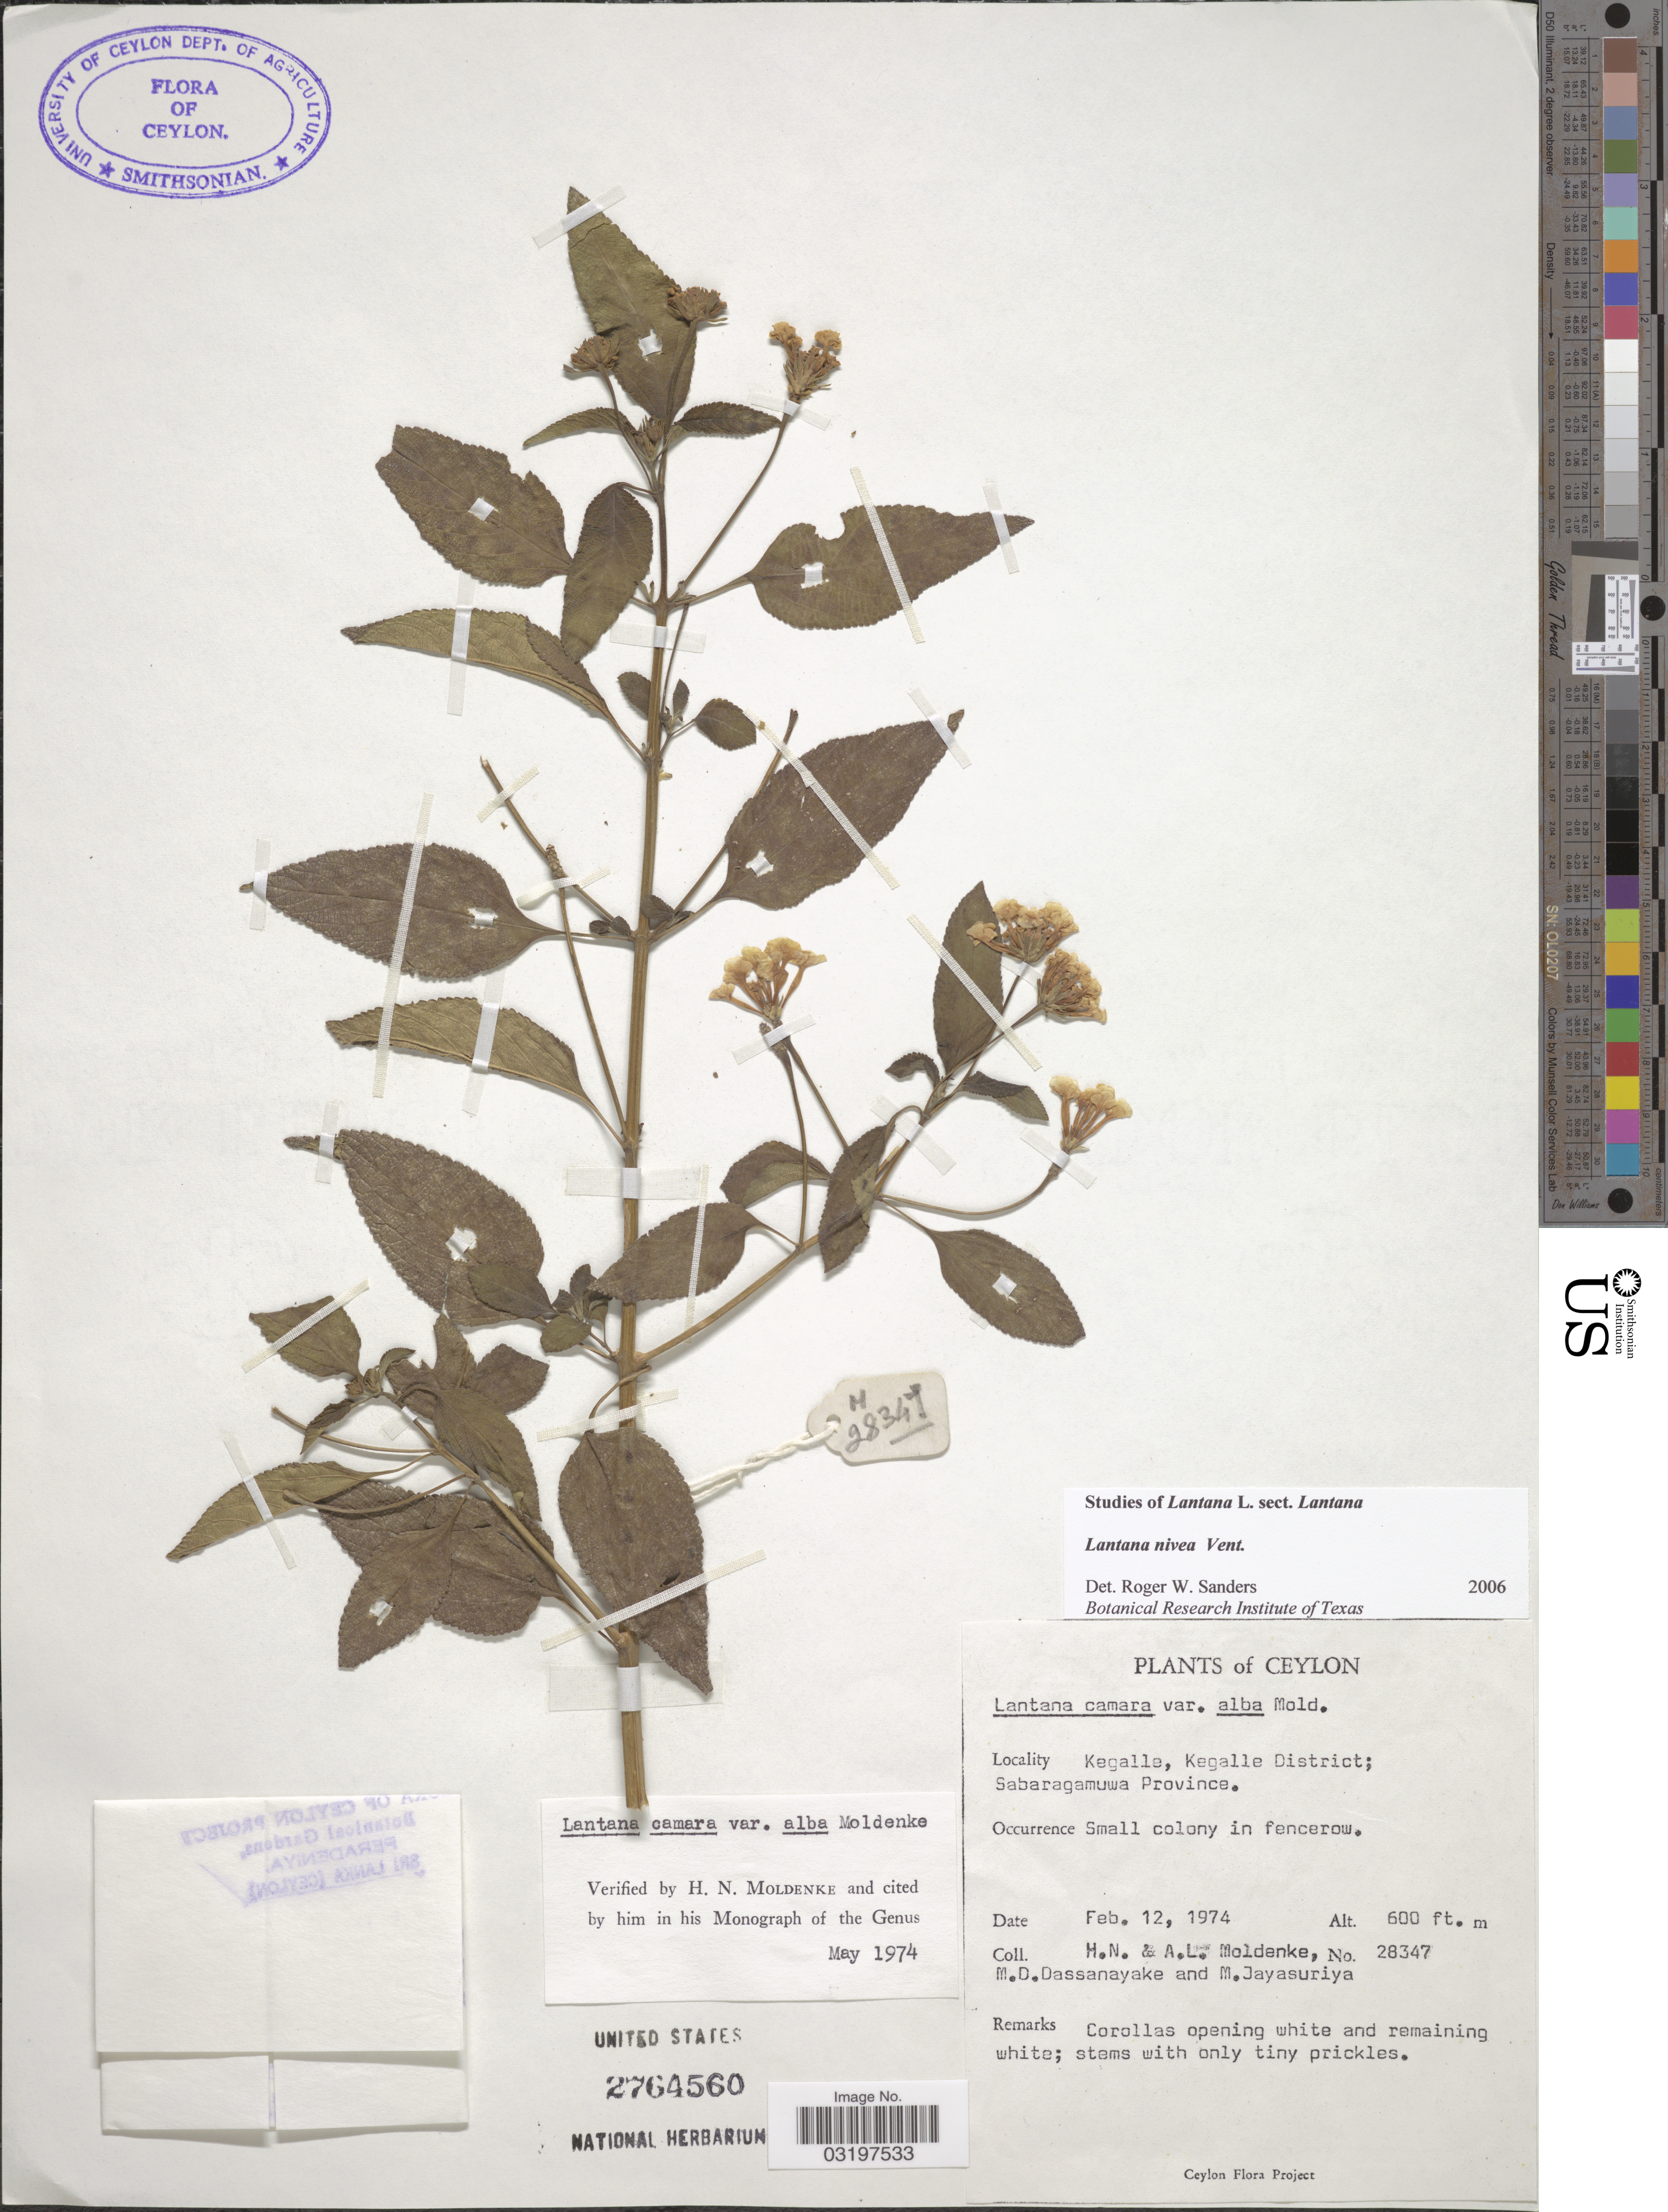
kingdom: Plantae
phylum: Tracheophyta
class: Magnoliopsida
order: Lamiales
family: Verbenaceae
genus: Lantana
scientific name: Lantana nivea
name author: Vent.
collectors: H. N. Moldenke, A. L. Moldenke, M. D. Dassanayake & M. Jayasuriya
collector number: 28347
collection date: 1974-02-12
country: Sri Lanka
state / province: Sabaragamuwa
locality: Ceylon. Kegalle, Kegalle District.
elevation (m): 183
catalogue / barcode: US 2764560